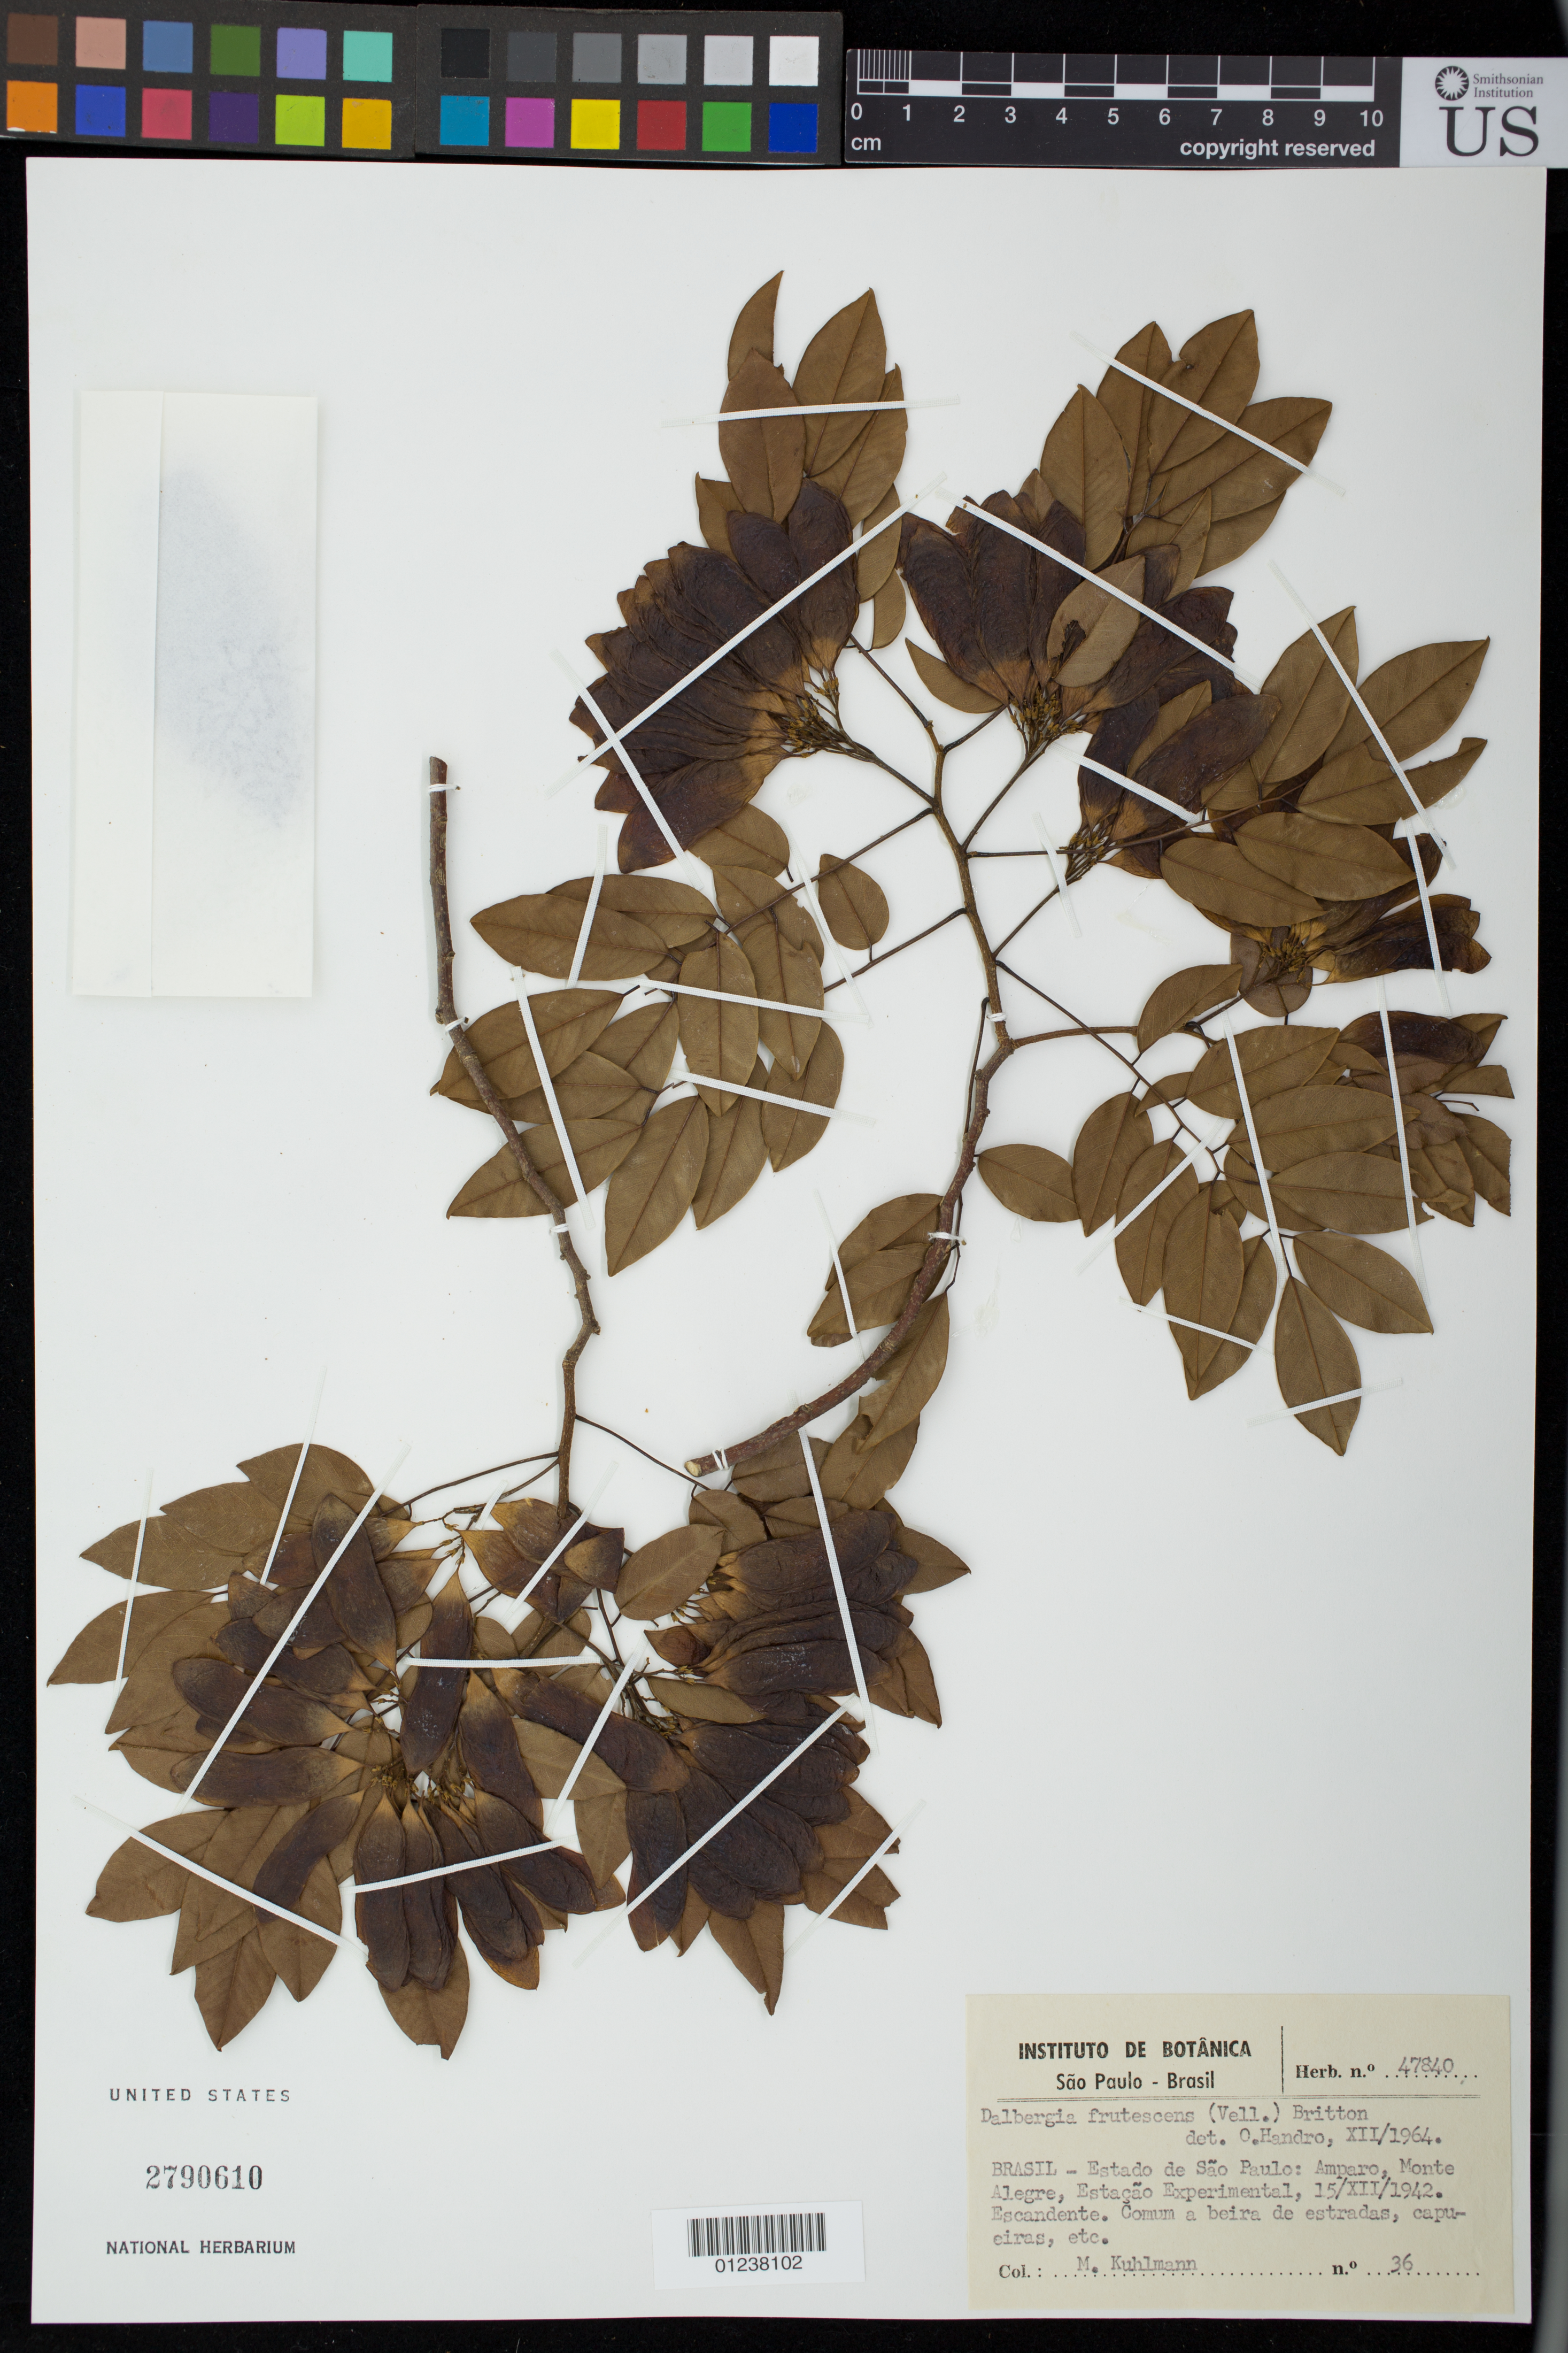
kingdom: Plantae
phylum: Tracheophyta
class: Magnoliopsida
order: Fabales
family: Fabaceae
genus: Dalbergia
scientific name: Dalbergia frutescens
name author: (Vell.) Britton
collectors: M. Kuhlmann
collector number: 36 / Herb. 47840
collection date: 1942-12-15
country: Brazil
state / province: Sao Paulo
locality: Amparo, Monte Alegre, Estacao Experimental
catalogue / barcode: US 2790610